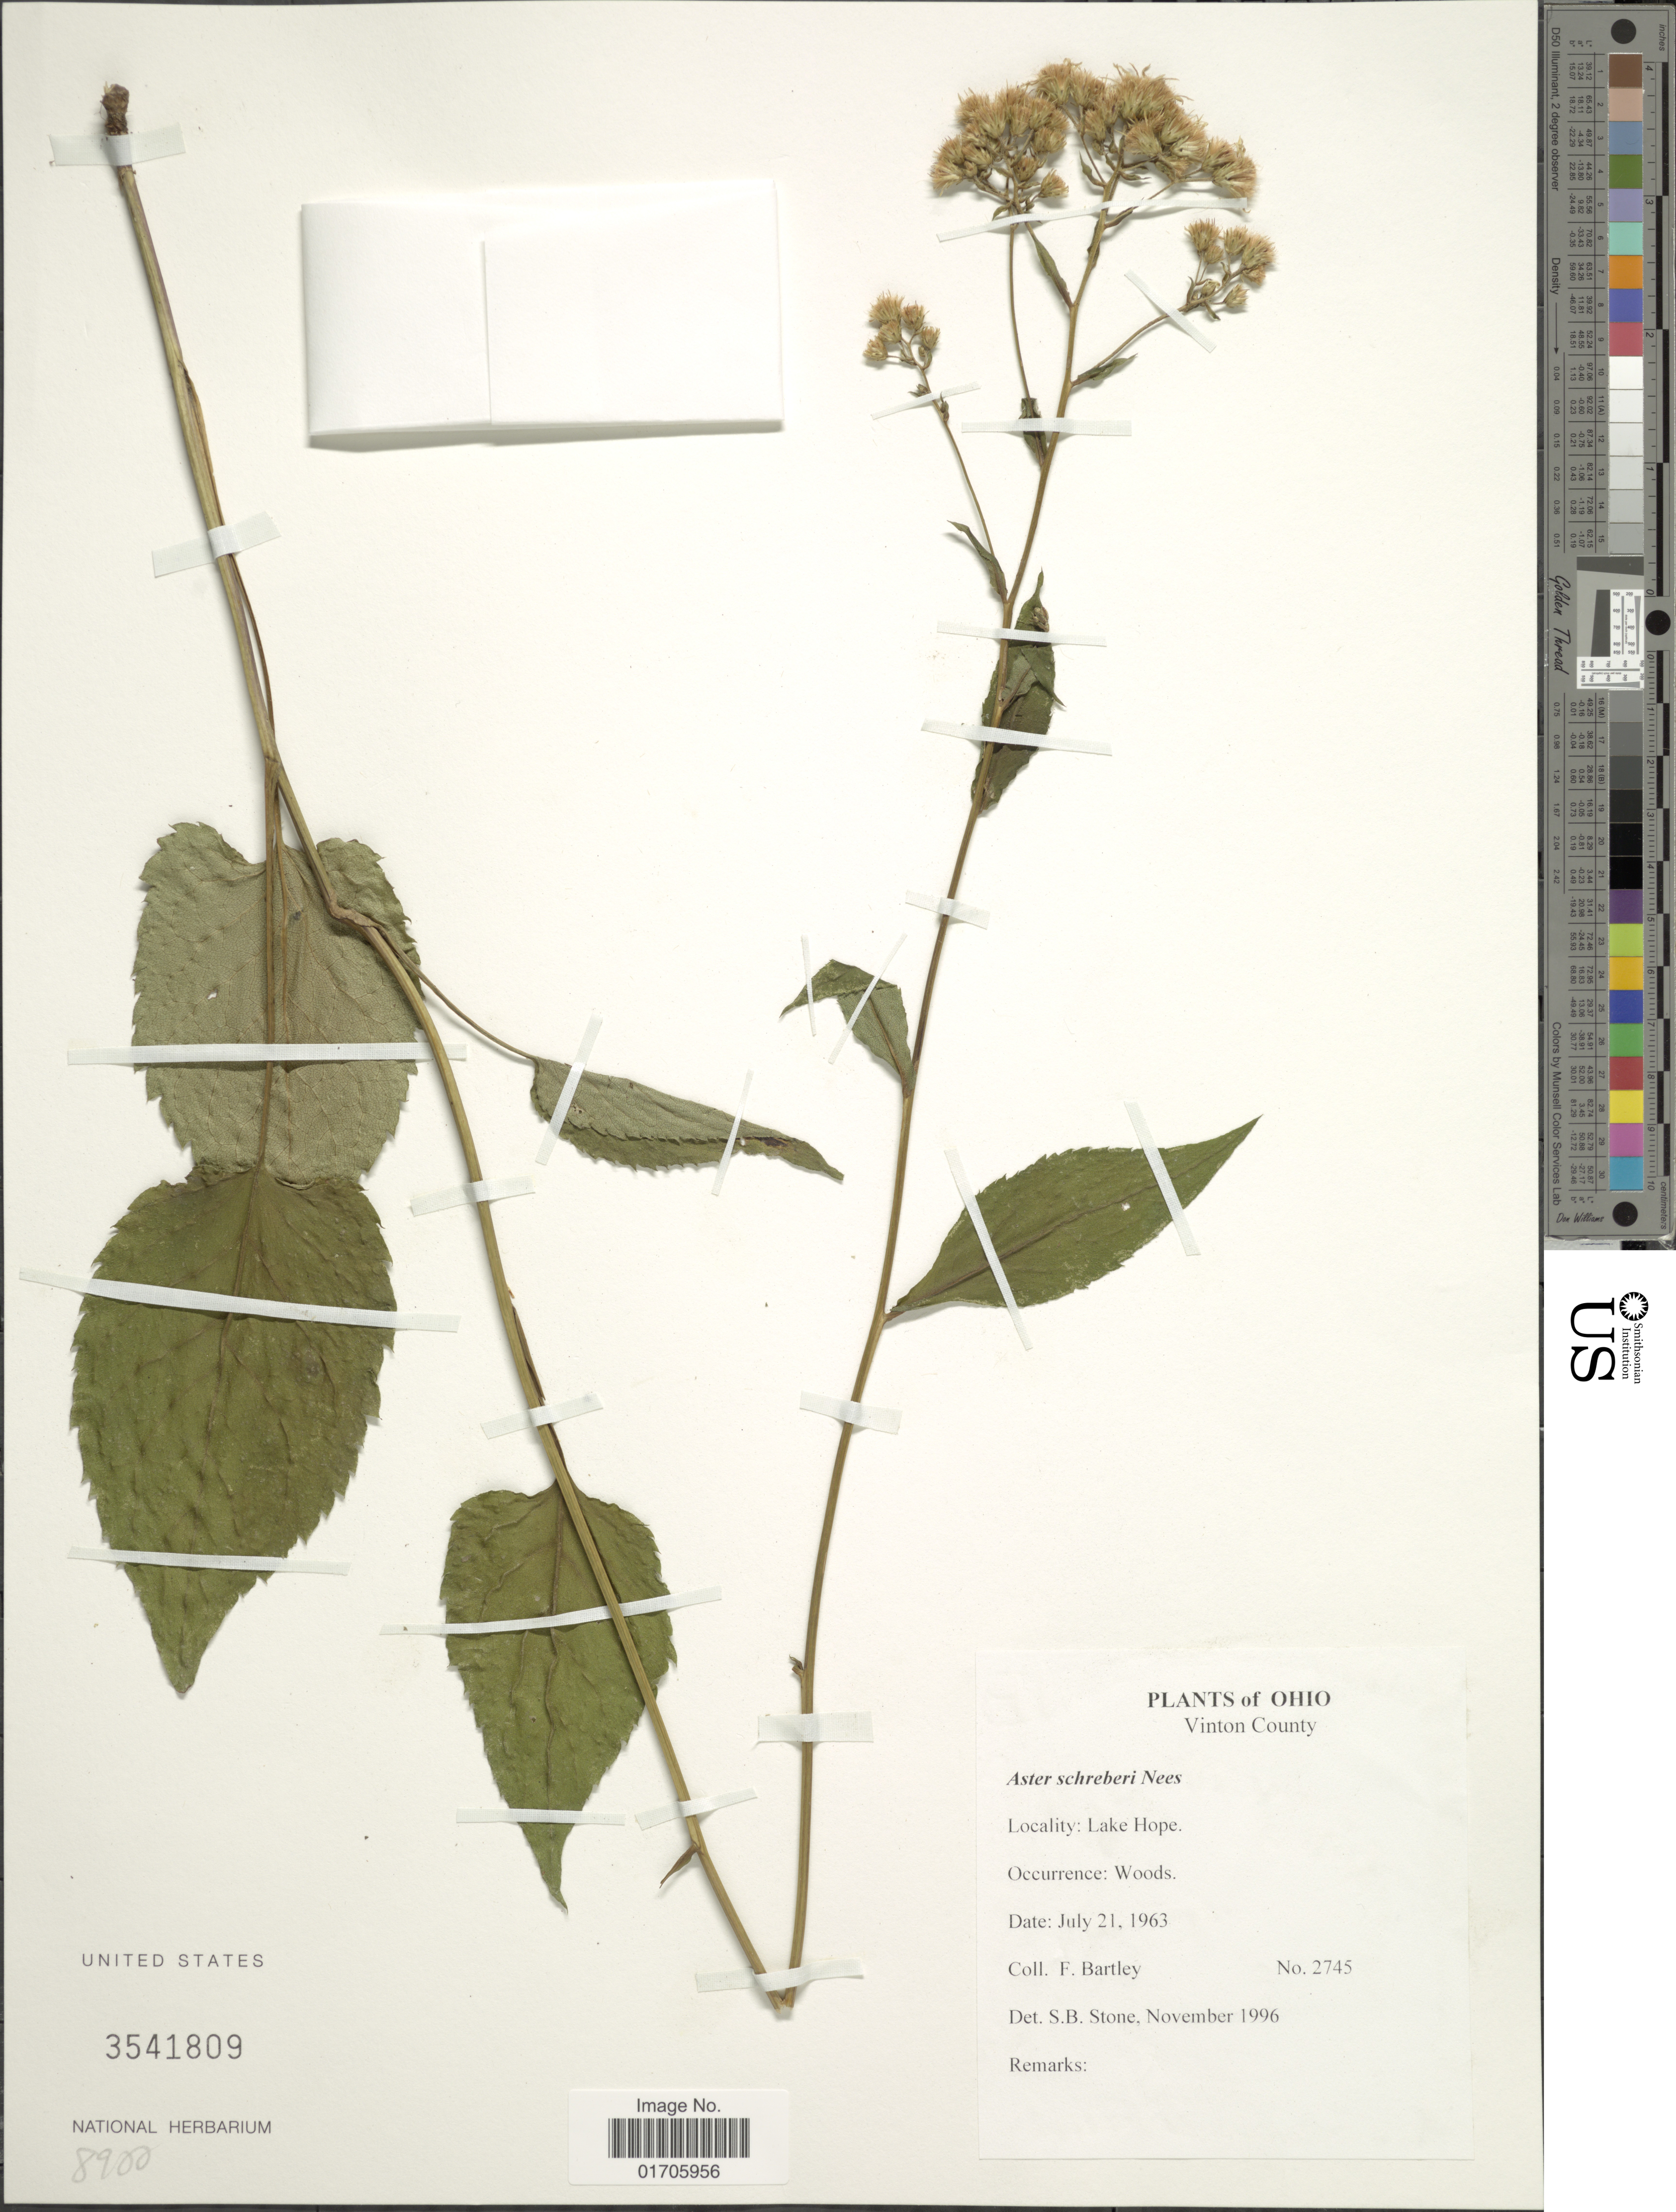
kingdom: Plantae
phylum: Tracheophyta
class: Magnoliopsida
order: Asterales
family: Asteraceae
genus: Eurybia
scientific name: Eurybia schreberi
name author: (Nees) Nees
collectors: F. Bartley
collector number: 2745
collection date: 1963-07-21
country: United States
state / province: Ohio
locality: Ohio. Vinton County. Lake Hope. Woods.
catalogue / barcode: US 3541809